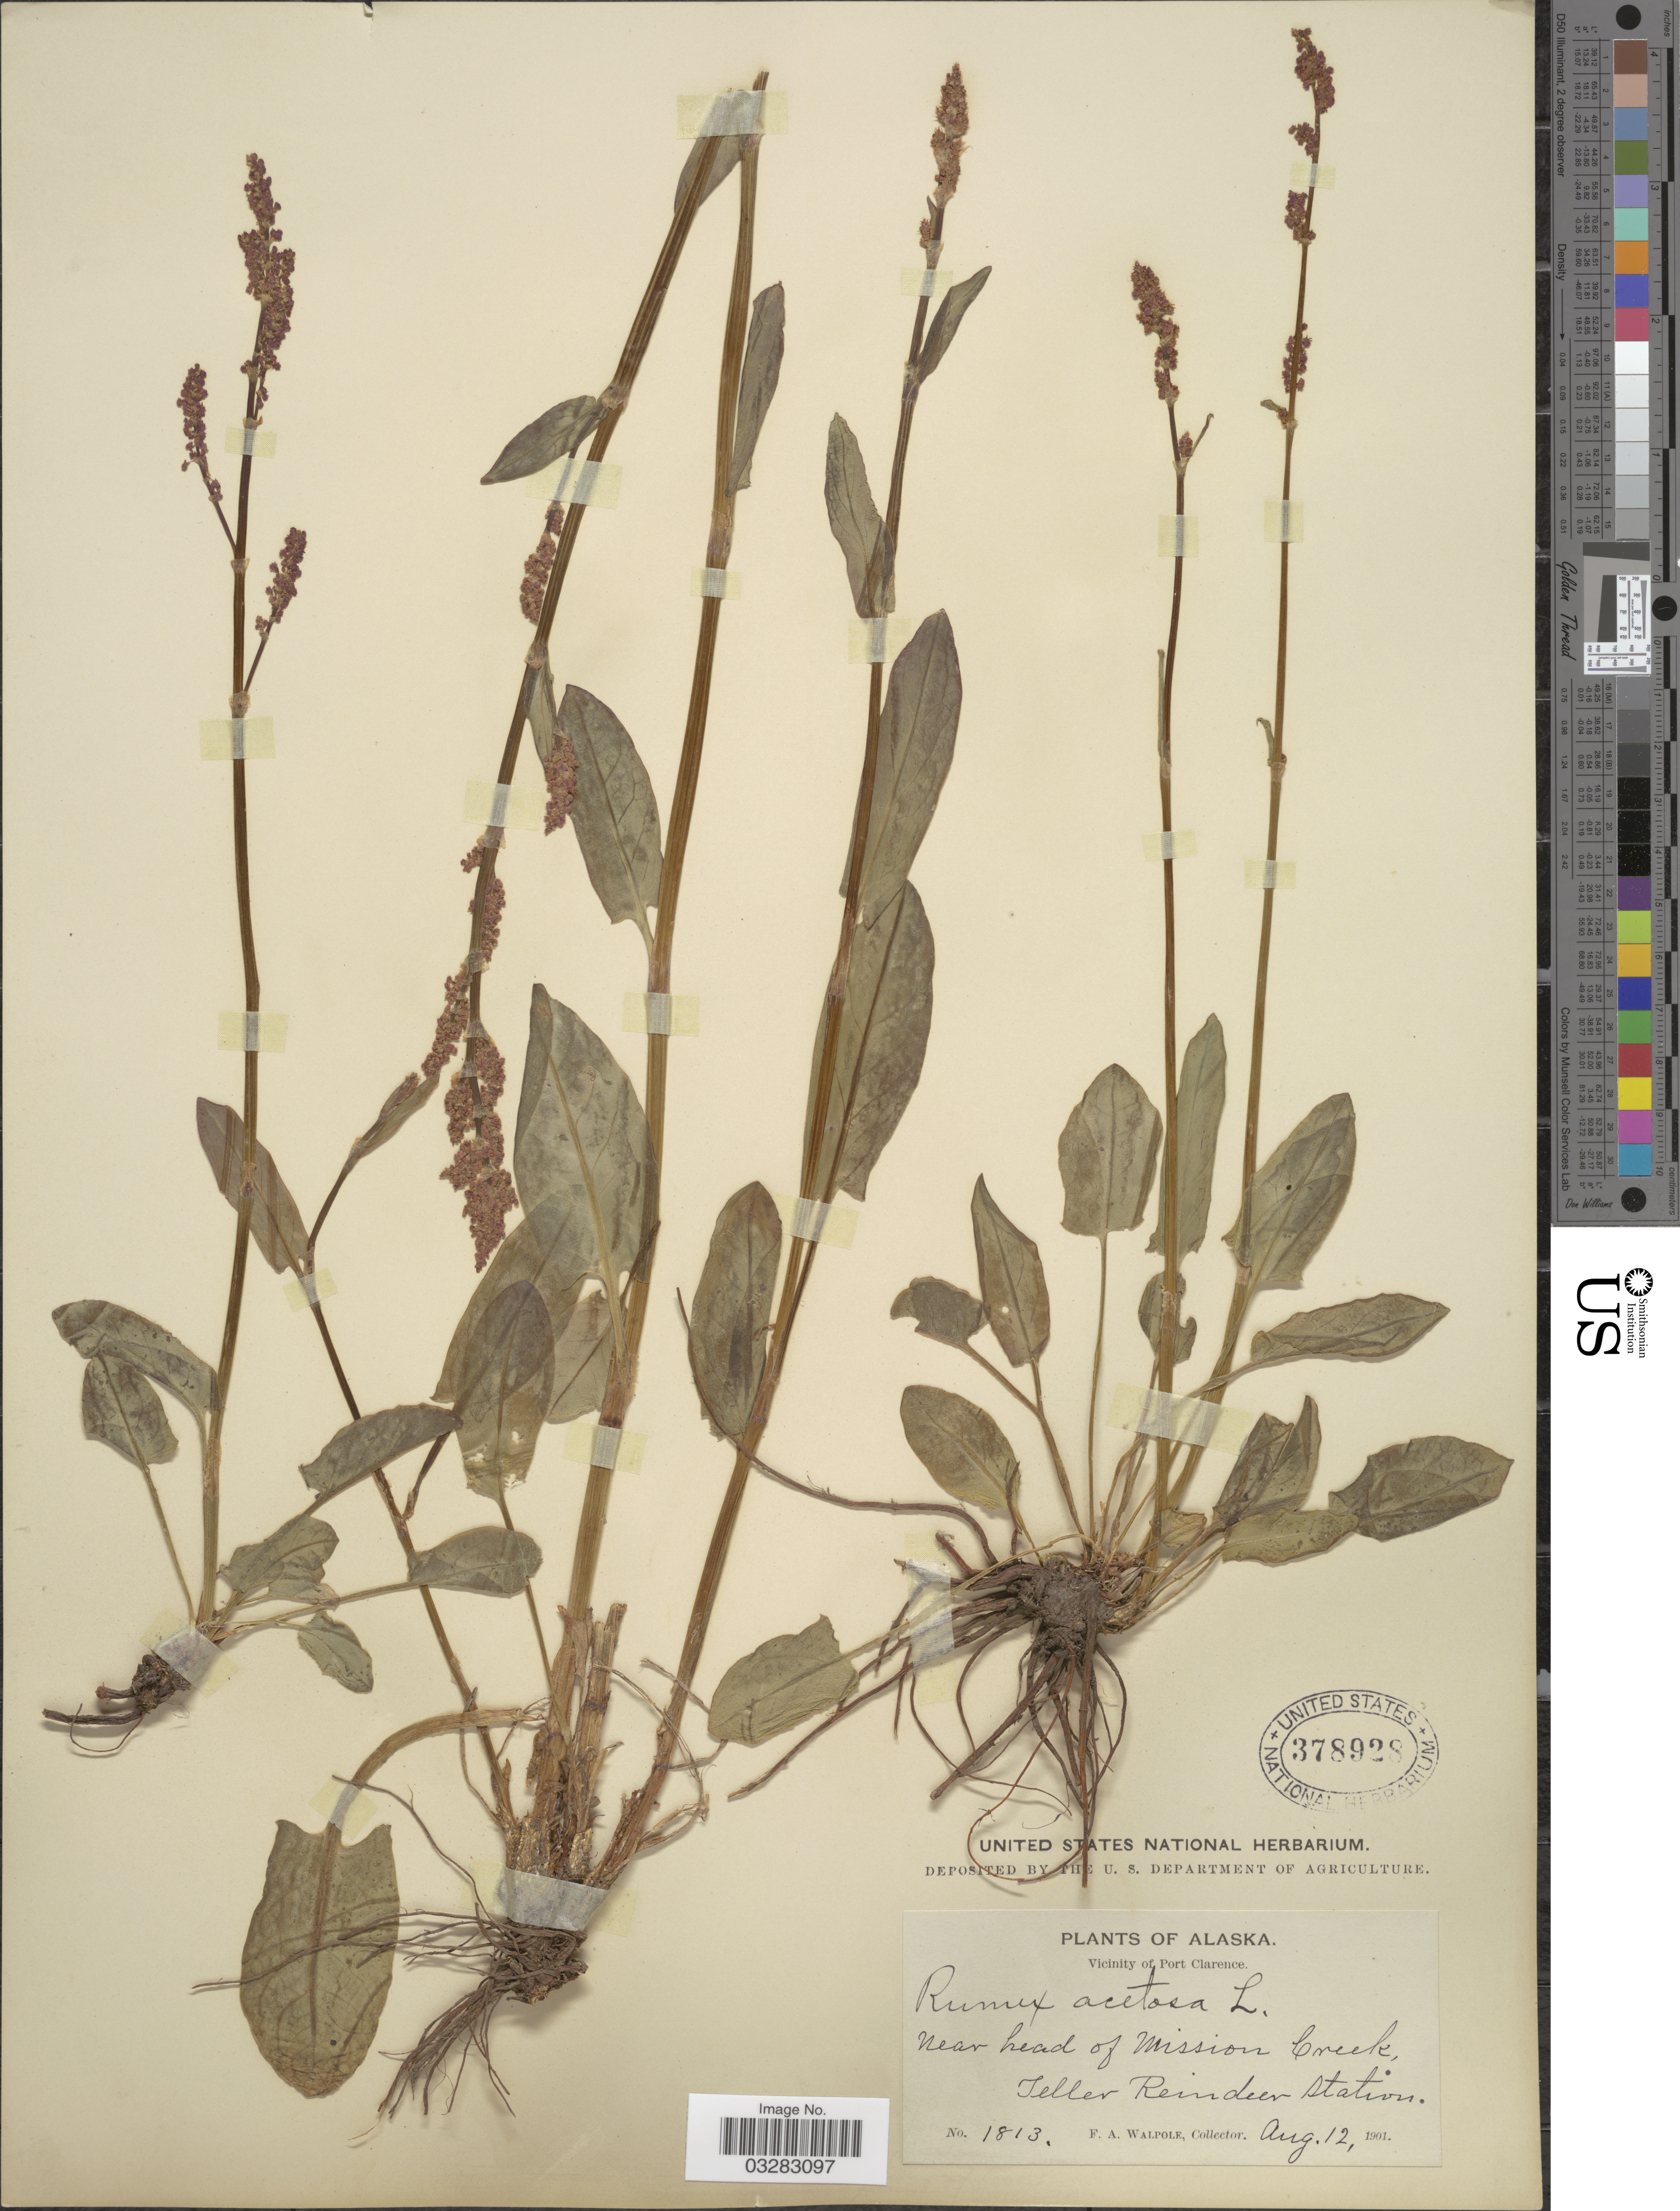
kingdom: Plantae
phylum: Tracheophyta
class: Magnoliopsida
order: Caryophyllales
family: Polygonaceae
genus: Rumex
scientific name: Rumex acetosa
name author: L.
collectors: F. Walpole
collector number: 1813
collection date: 1901-08-12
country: United States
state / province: Alaska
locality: Vicinity of Port Clarence. Near head of Mission Creek, Teller Reindeer Station.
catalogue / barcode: US 378928